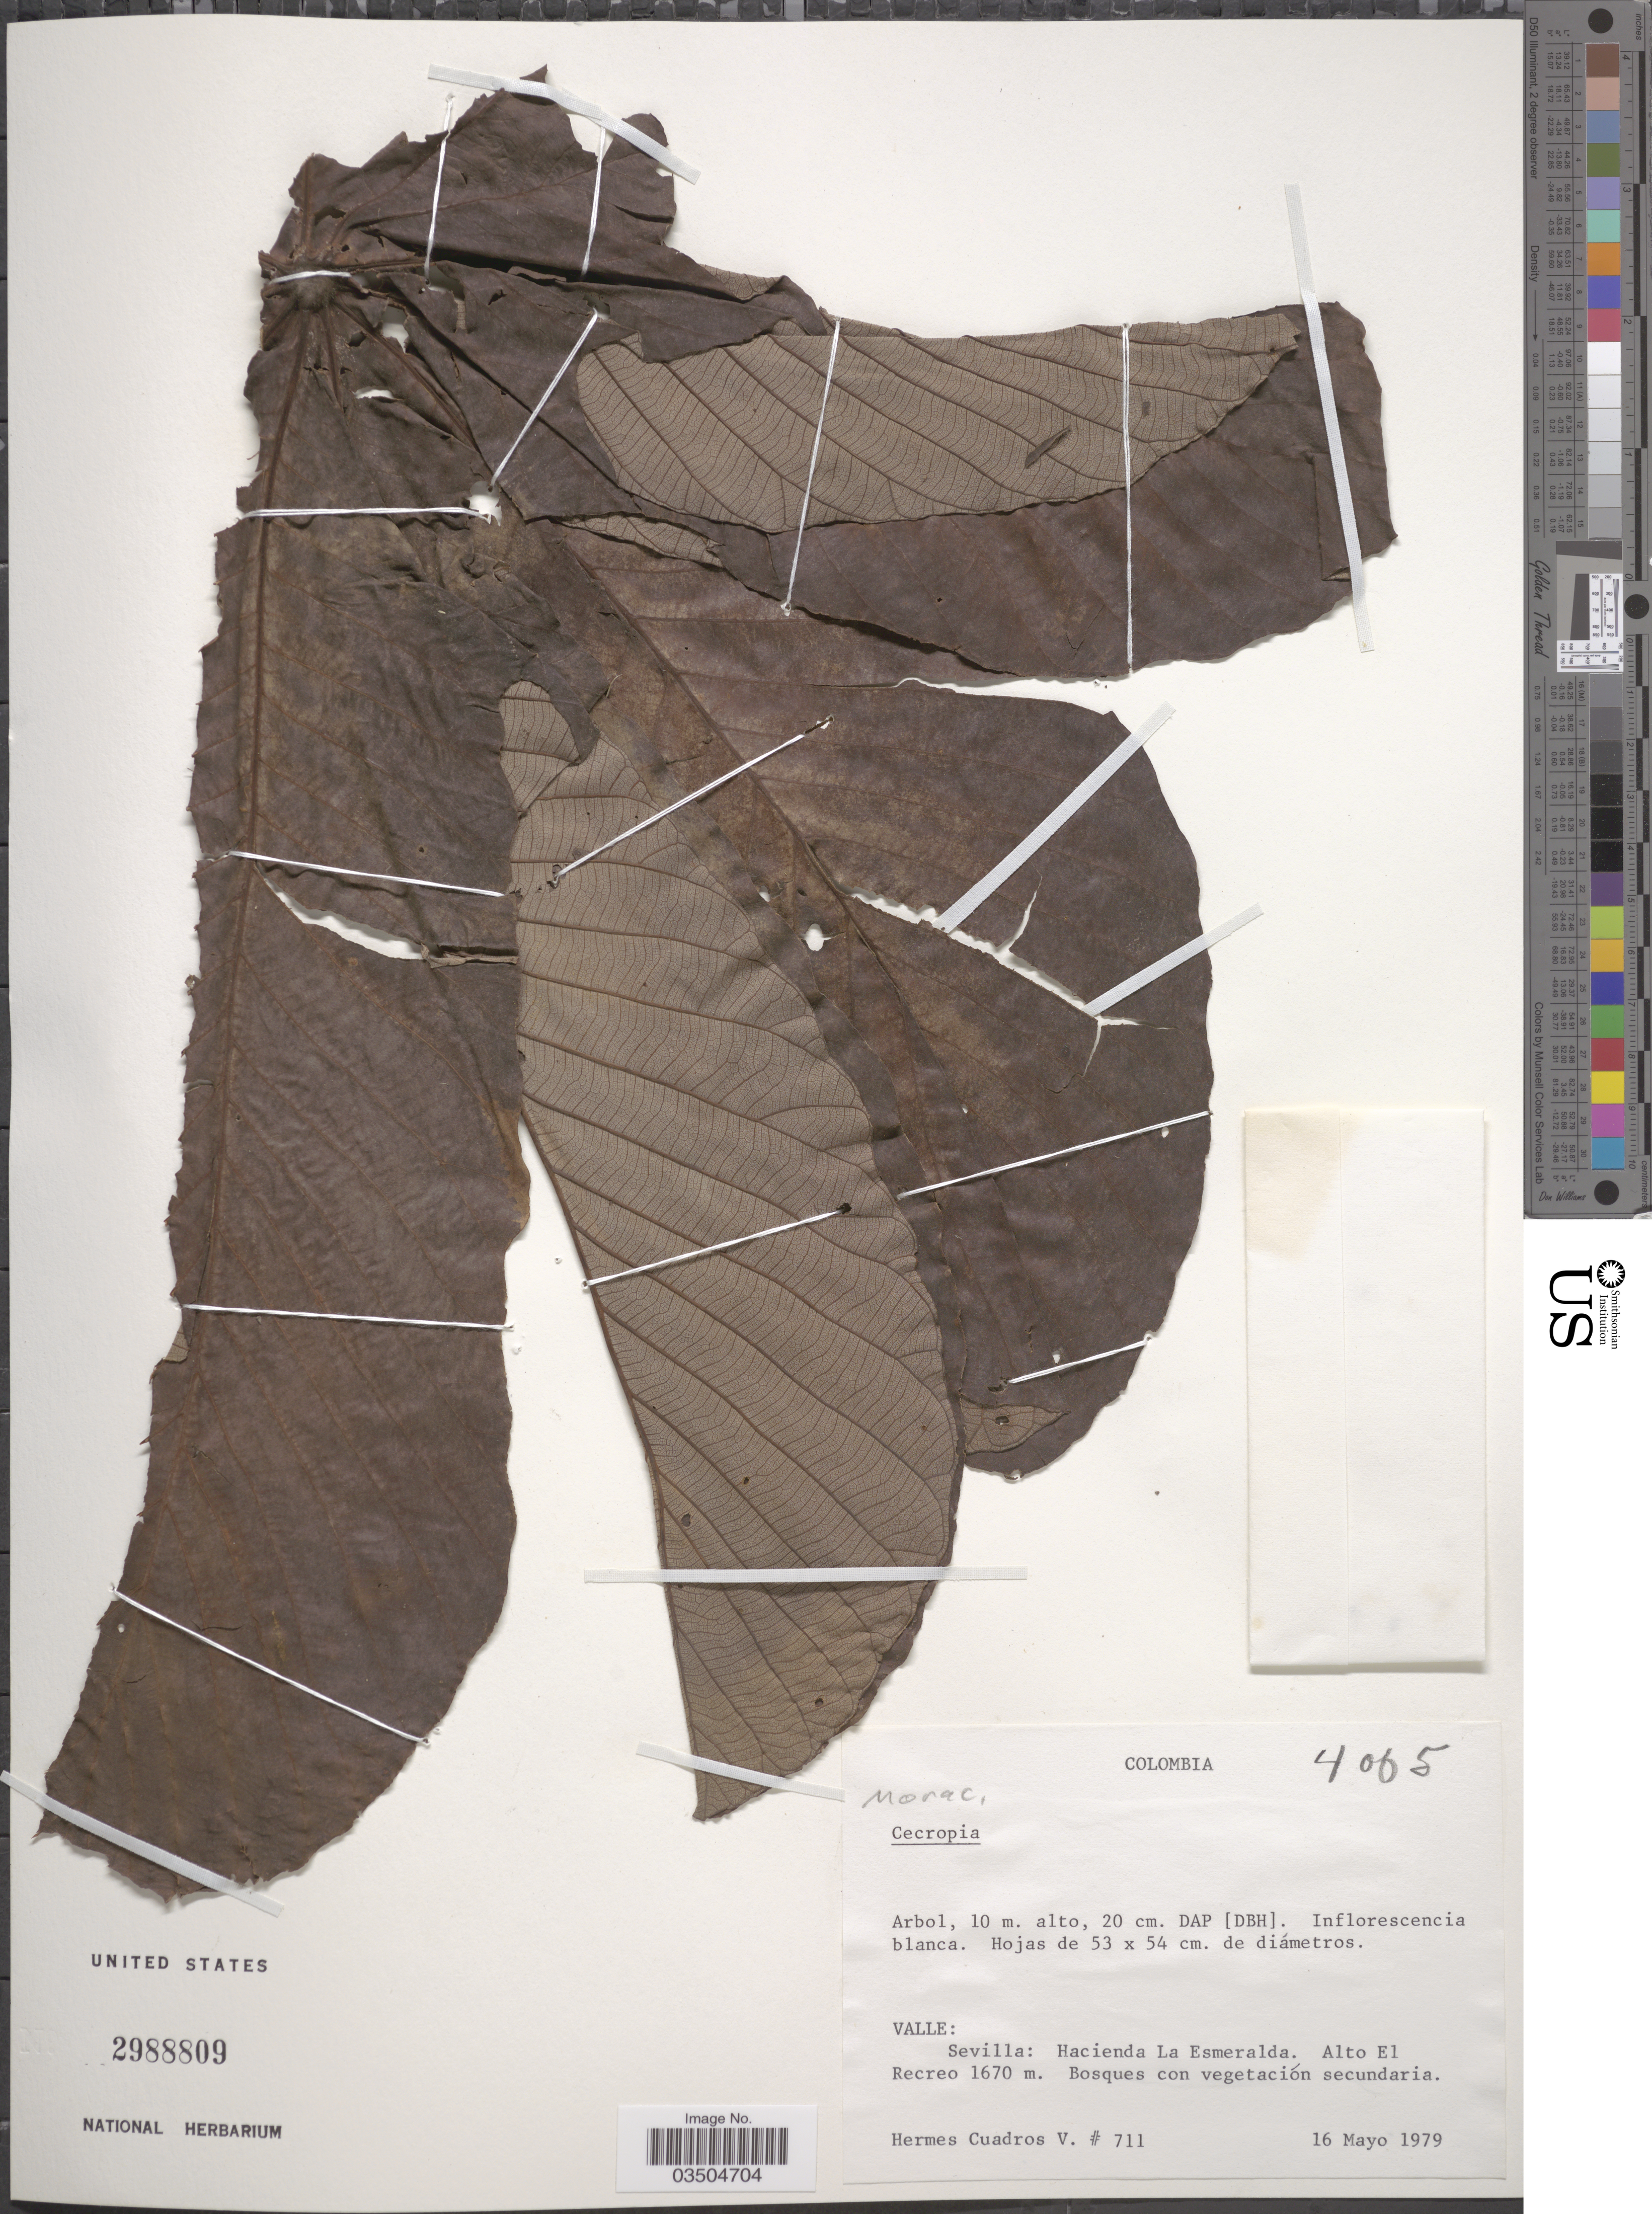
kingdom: Plantae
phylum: Tracheophyta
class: Magnoliopsida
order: Rosales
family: Urticaceae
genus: Cecropia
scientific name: Cecropia sp.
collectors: H. Cuadros V.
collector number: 711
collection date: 1979-05-16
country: Colombia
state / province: Valle del Cauca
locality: Valle: Sevilla: Hacienda La Esmeralda. Alto El Recreo.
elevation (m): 1670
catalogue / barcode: US 2988809